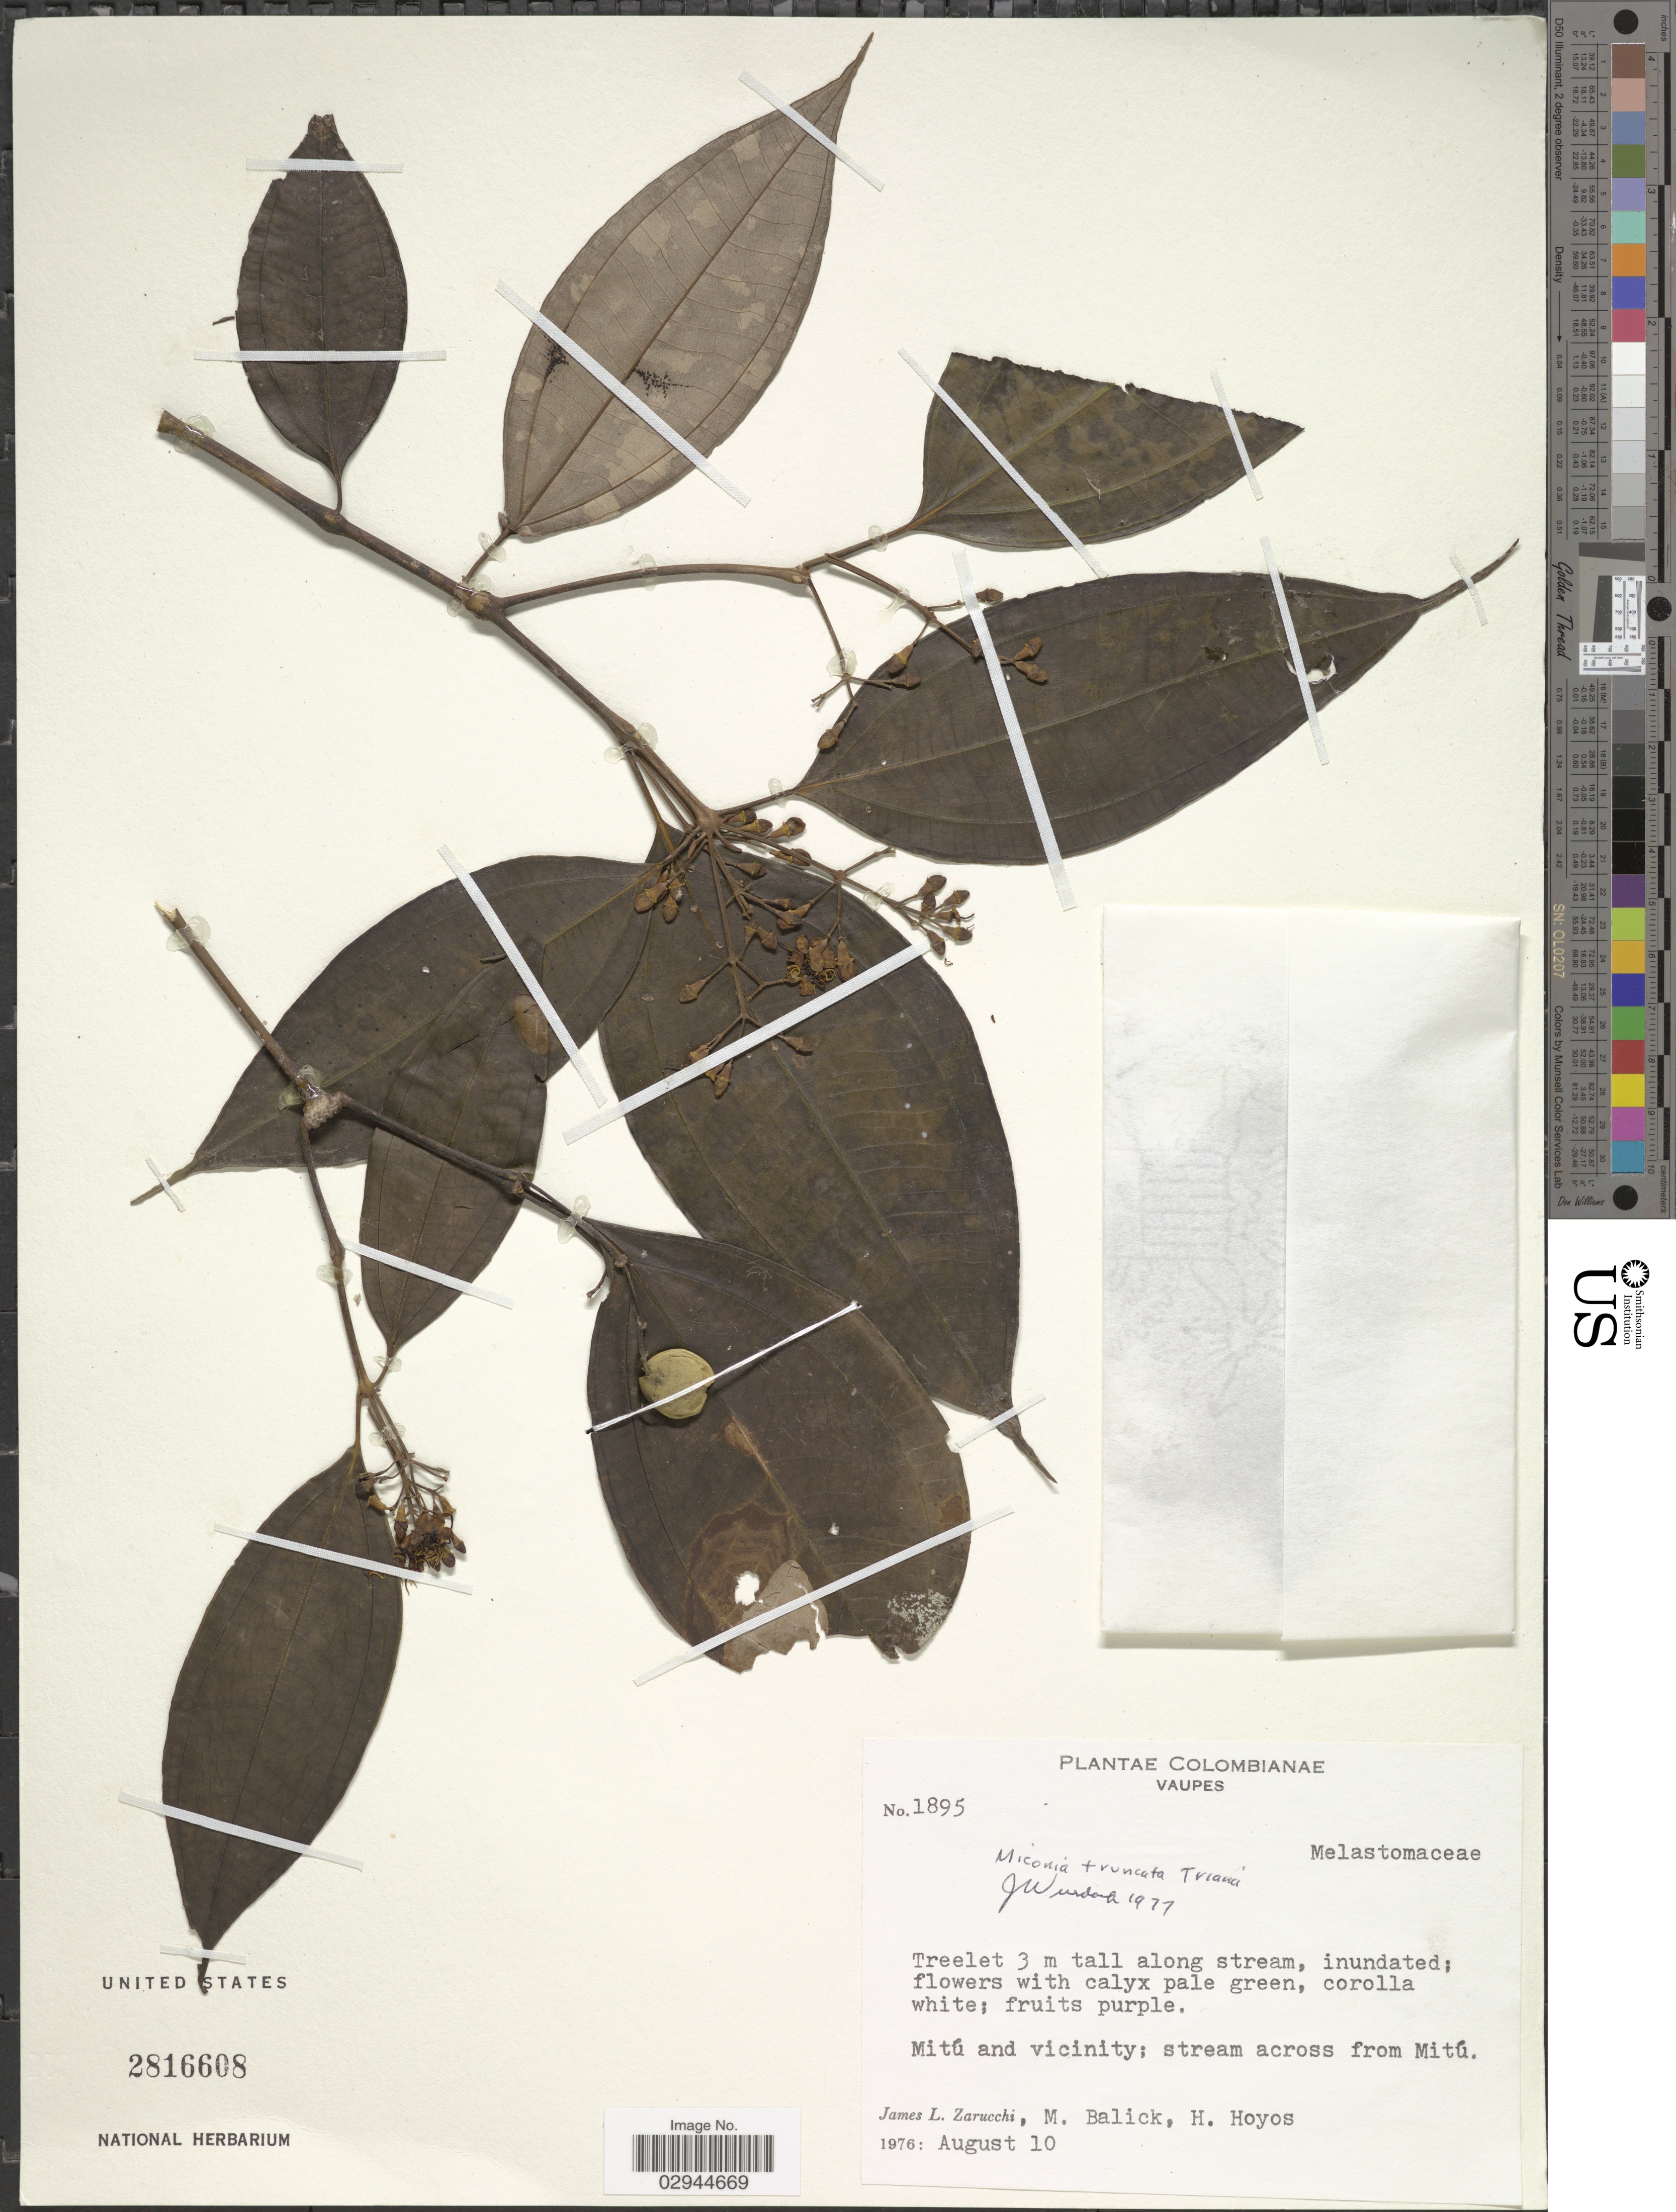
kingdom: Plantae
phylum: Tracheophyta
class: Magnoliopsida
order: Myrtales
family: Melastomataceae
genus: Miconia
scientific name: Miconia truncata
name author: Triana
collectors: J. L. Zarucchi, M. Balick & H. Hoyos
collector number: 1895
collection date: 1976-08-10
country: Colombia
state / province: Vaupés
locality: Mitú and vicinity, stream across from Mitú.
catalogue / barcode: US 2816608